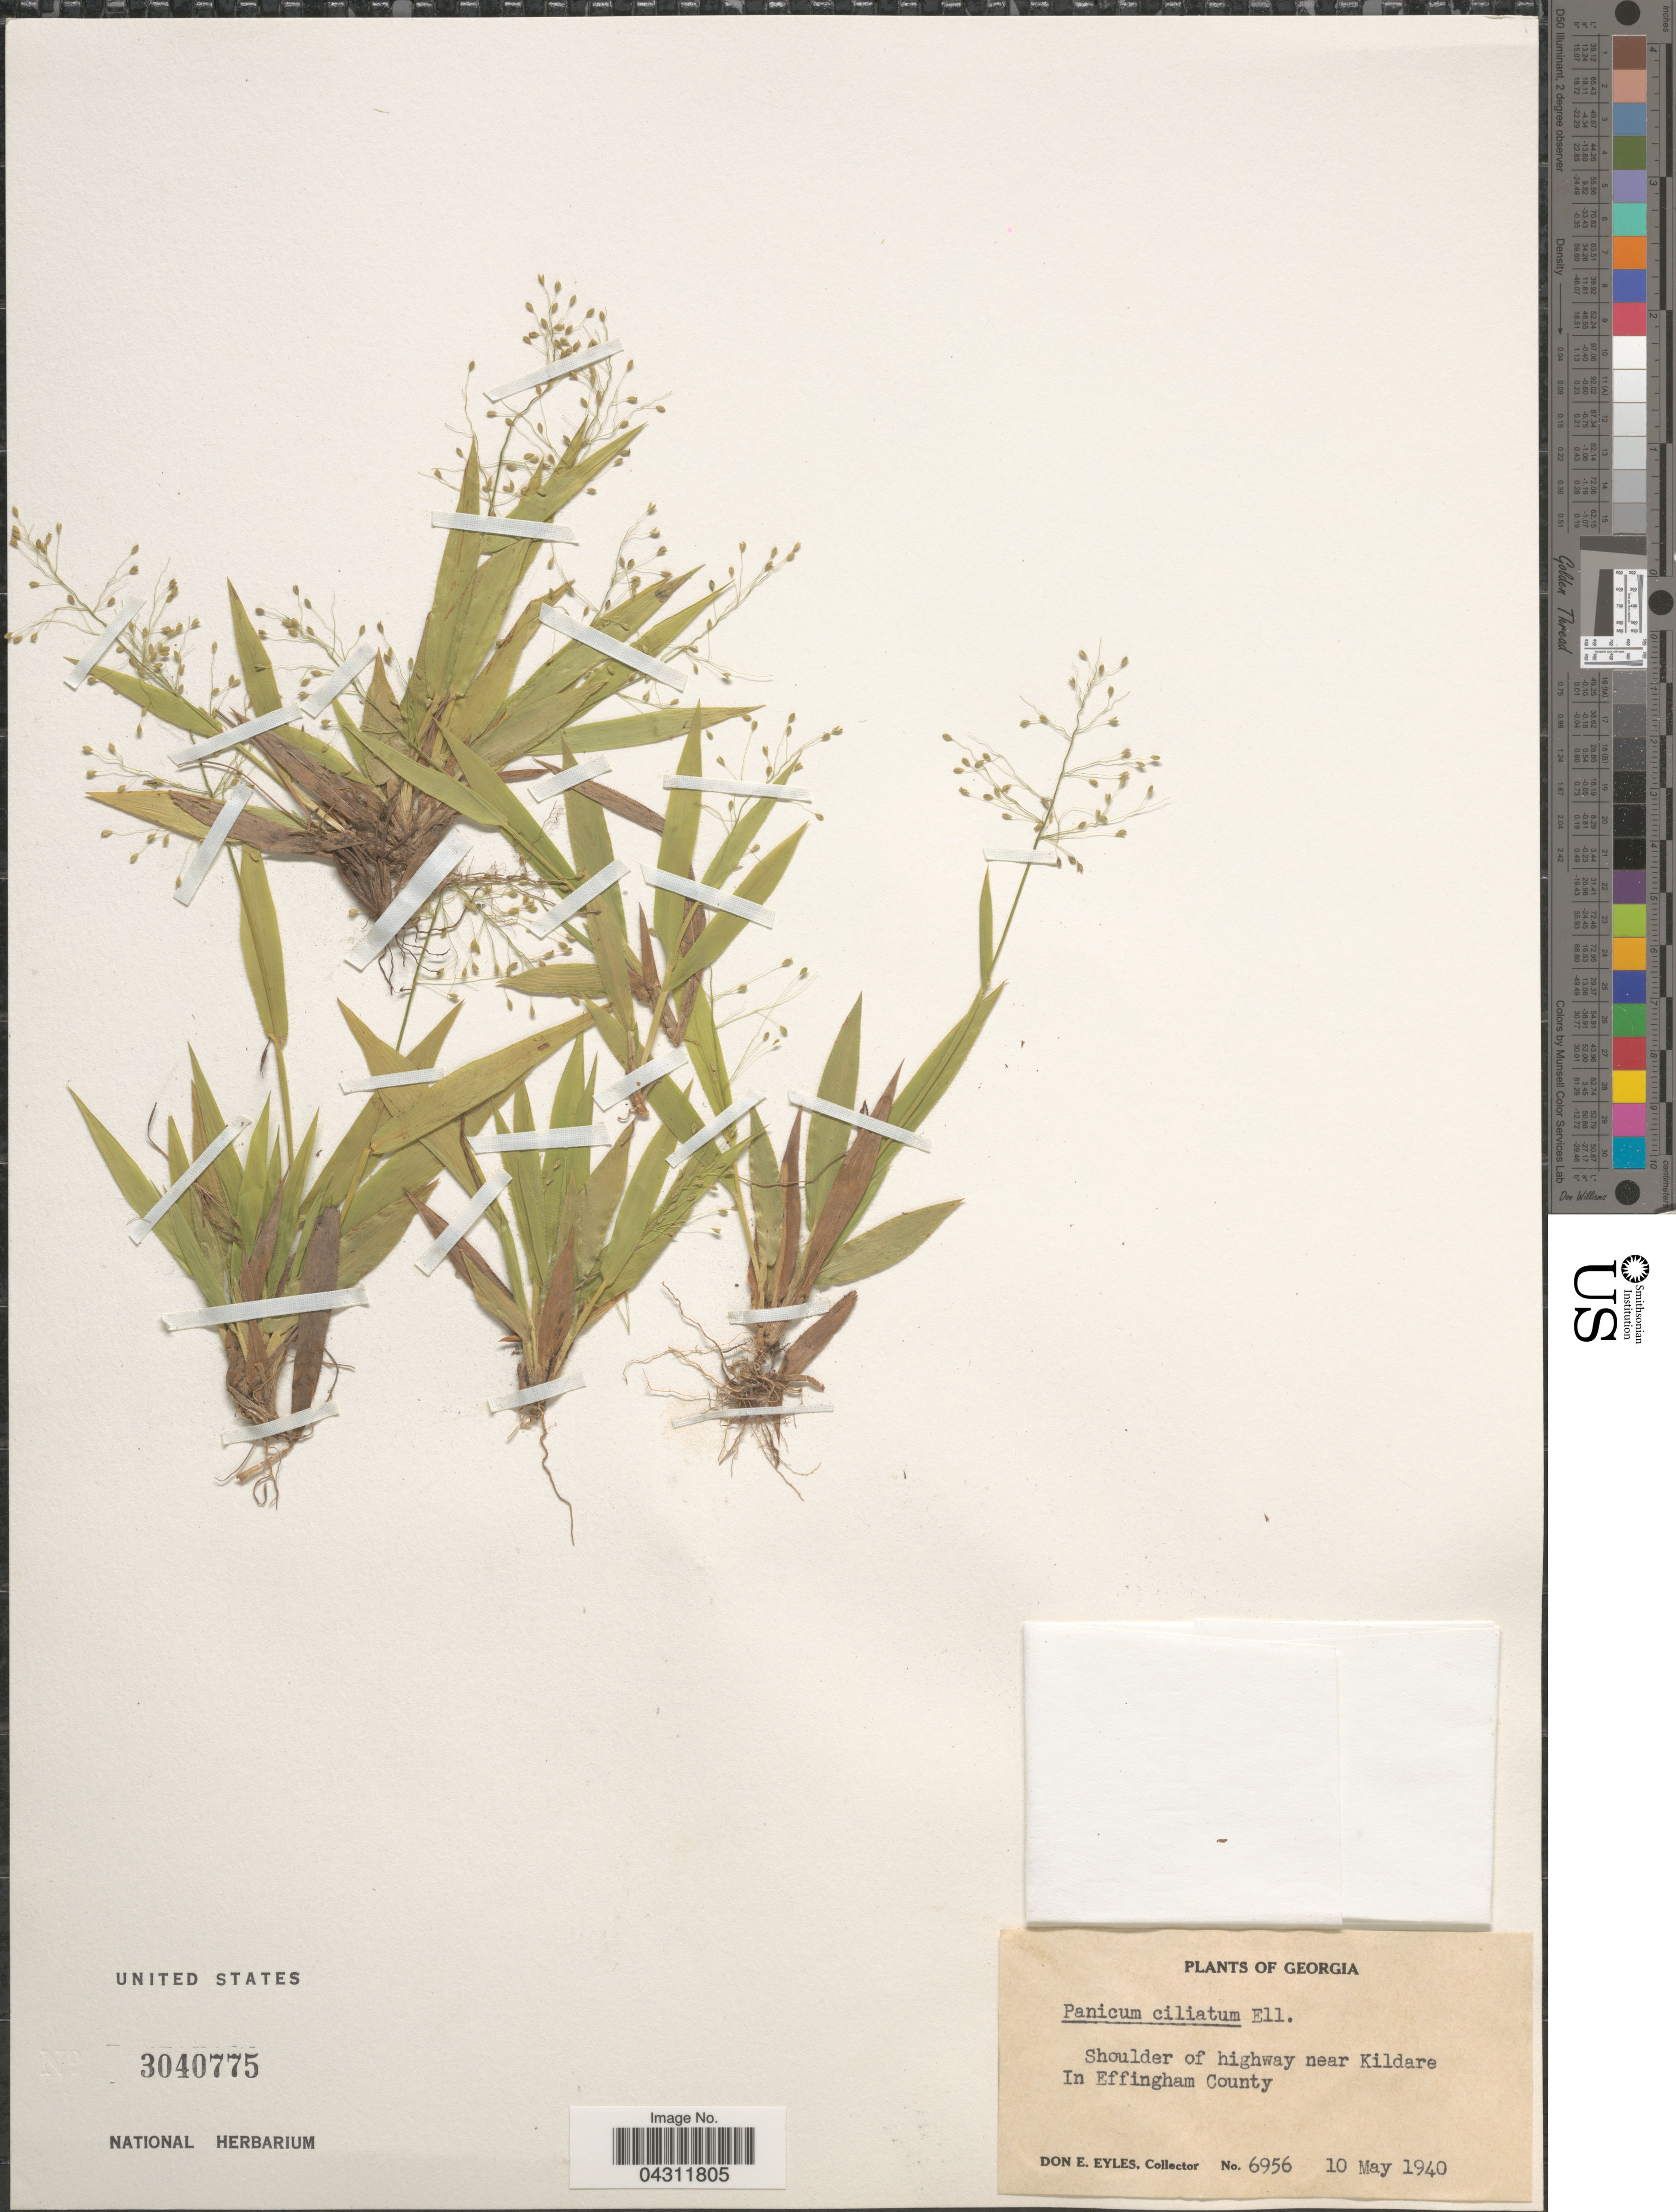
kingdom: Plantae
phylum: Tracheophyta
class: Liliopsida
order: Poales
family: Poaceae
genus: Dichanthelium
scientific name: Dichanthelium strigosum var. leucoblepharis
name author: (Trin.) Freckmann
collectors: D. Eyles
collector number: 6956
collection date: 1940-05-10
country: United States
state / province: Georgia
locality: Shoulder of highway near Kildare. In Effingham County.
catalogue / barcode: US 3040775